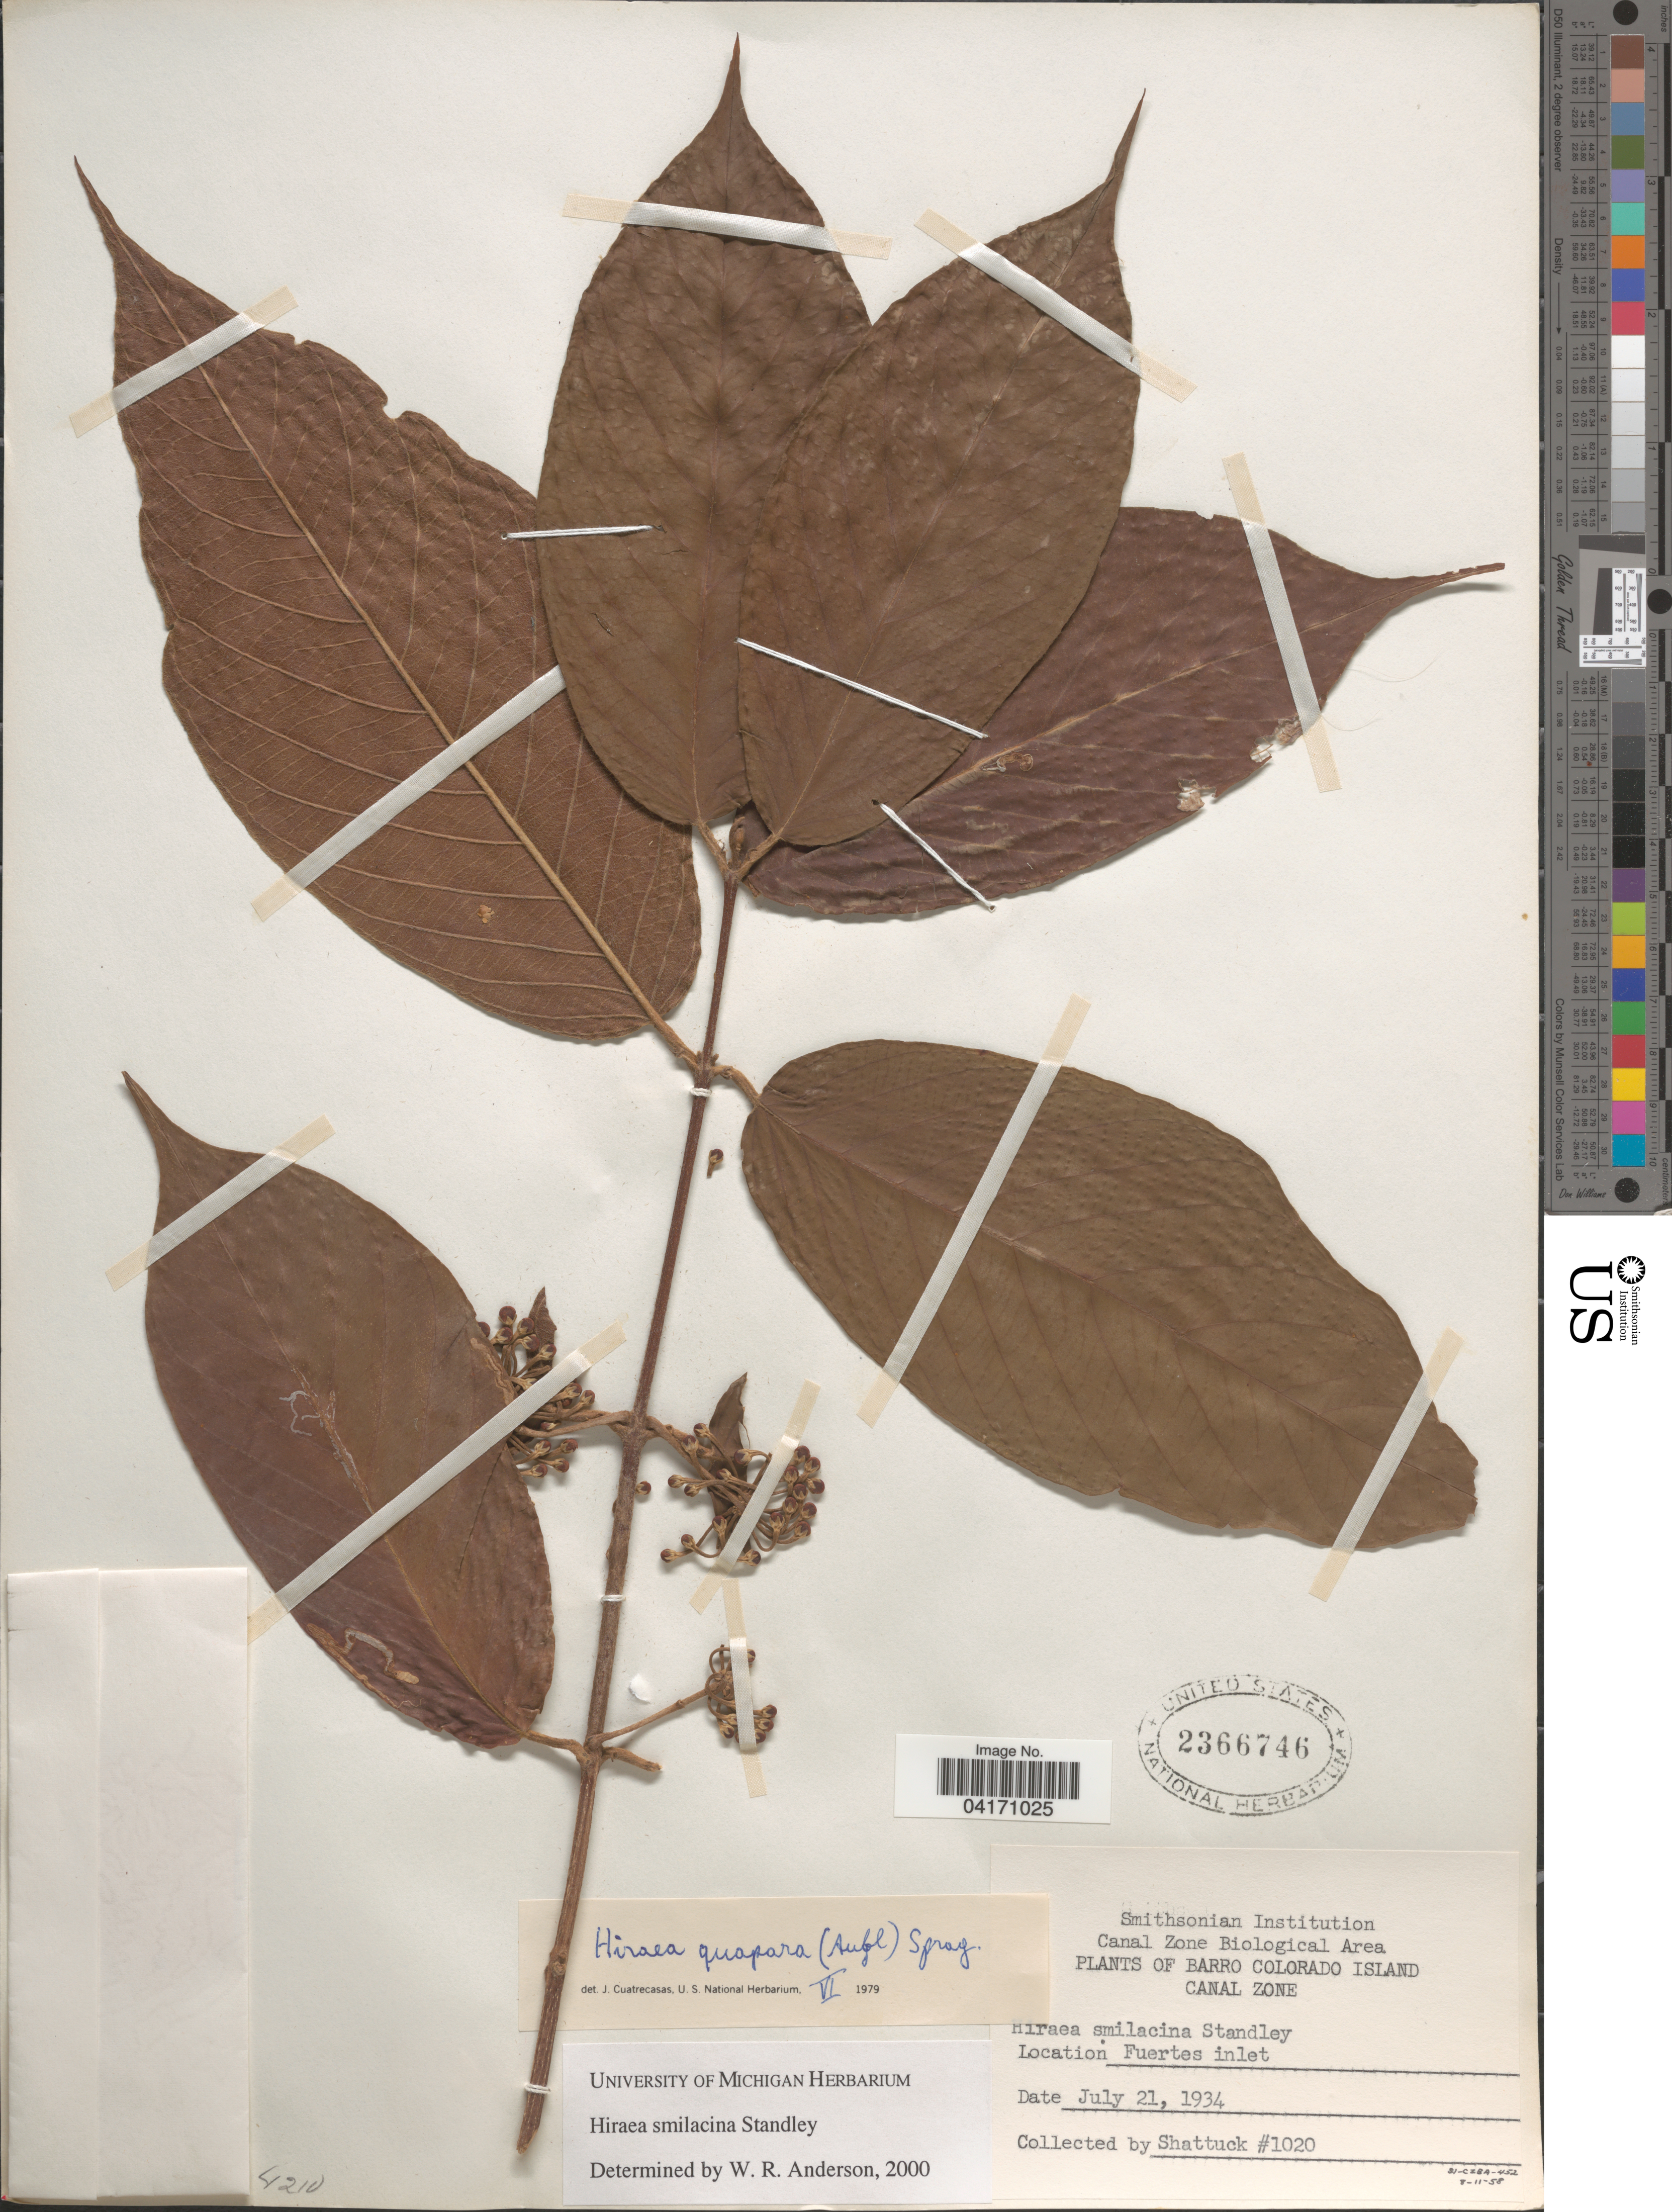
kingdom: Plantae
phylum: Tracheophyta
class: Magnoliopsida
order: Malpighiales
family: Malpighiaceae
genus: Hiraea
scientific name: Hiraea smilacina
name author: Standl.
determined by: Anderson, W. R.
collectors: Shattuck, --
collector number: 1020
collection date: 1934-07-21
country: Panama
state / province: Colón / Panamá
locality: Canal Zone Biological Area. Barro Colorado Island. Canal Zone. Fuertes inlet.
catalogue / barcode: US 2366746